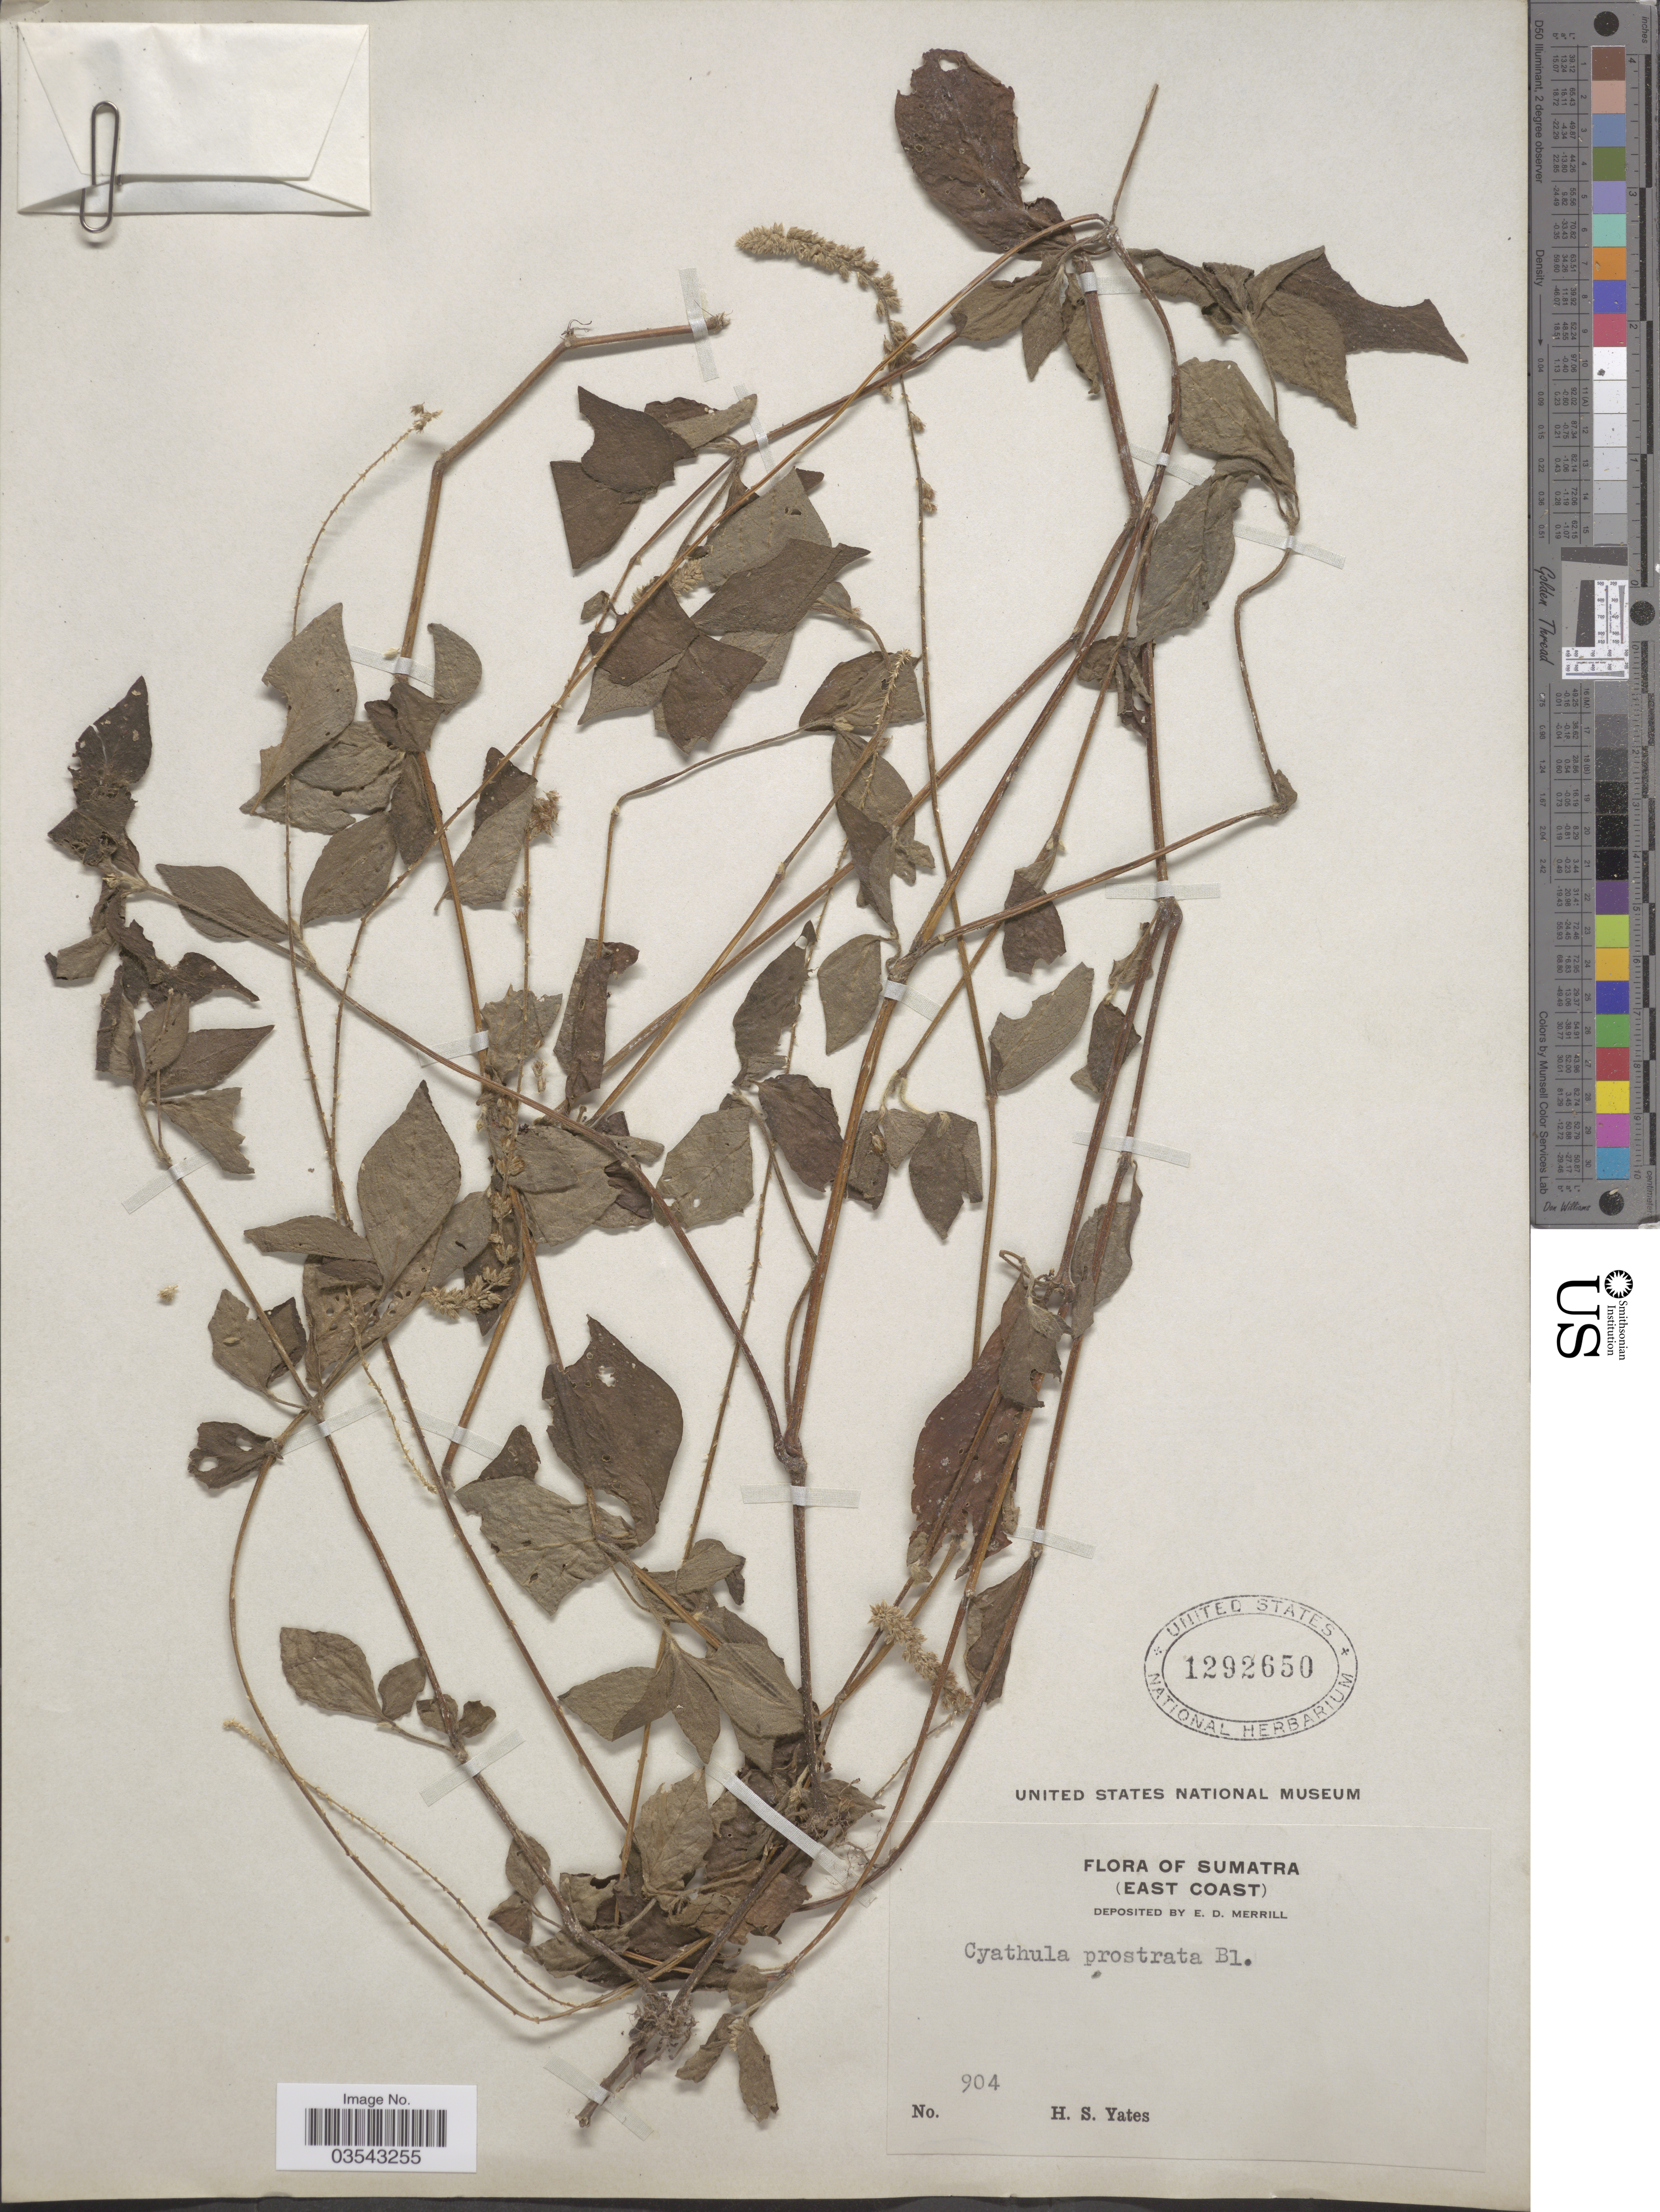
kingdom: Plantae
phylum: Tracheophyta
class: Magnoliopsida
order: Caryophyllales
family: Amaranthaceae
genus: Cyathula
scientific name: Cyathula prostrata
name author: (L.) Blume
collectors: H. S. Yates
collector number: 904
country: Indonesia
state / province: Sumatra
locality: (East Coast).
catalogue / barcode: US 1292650